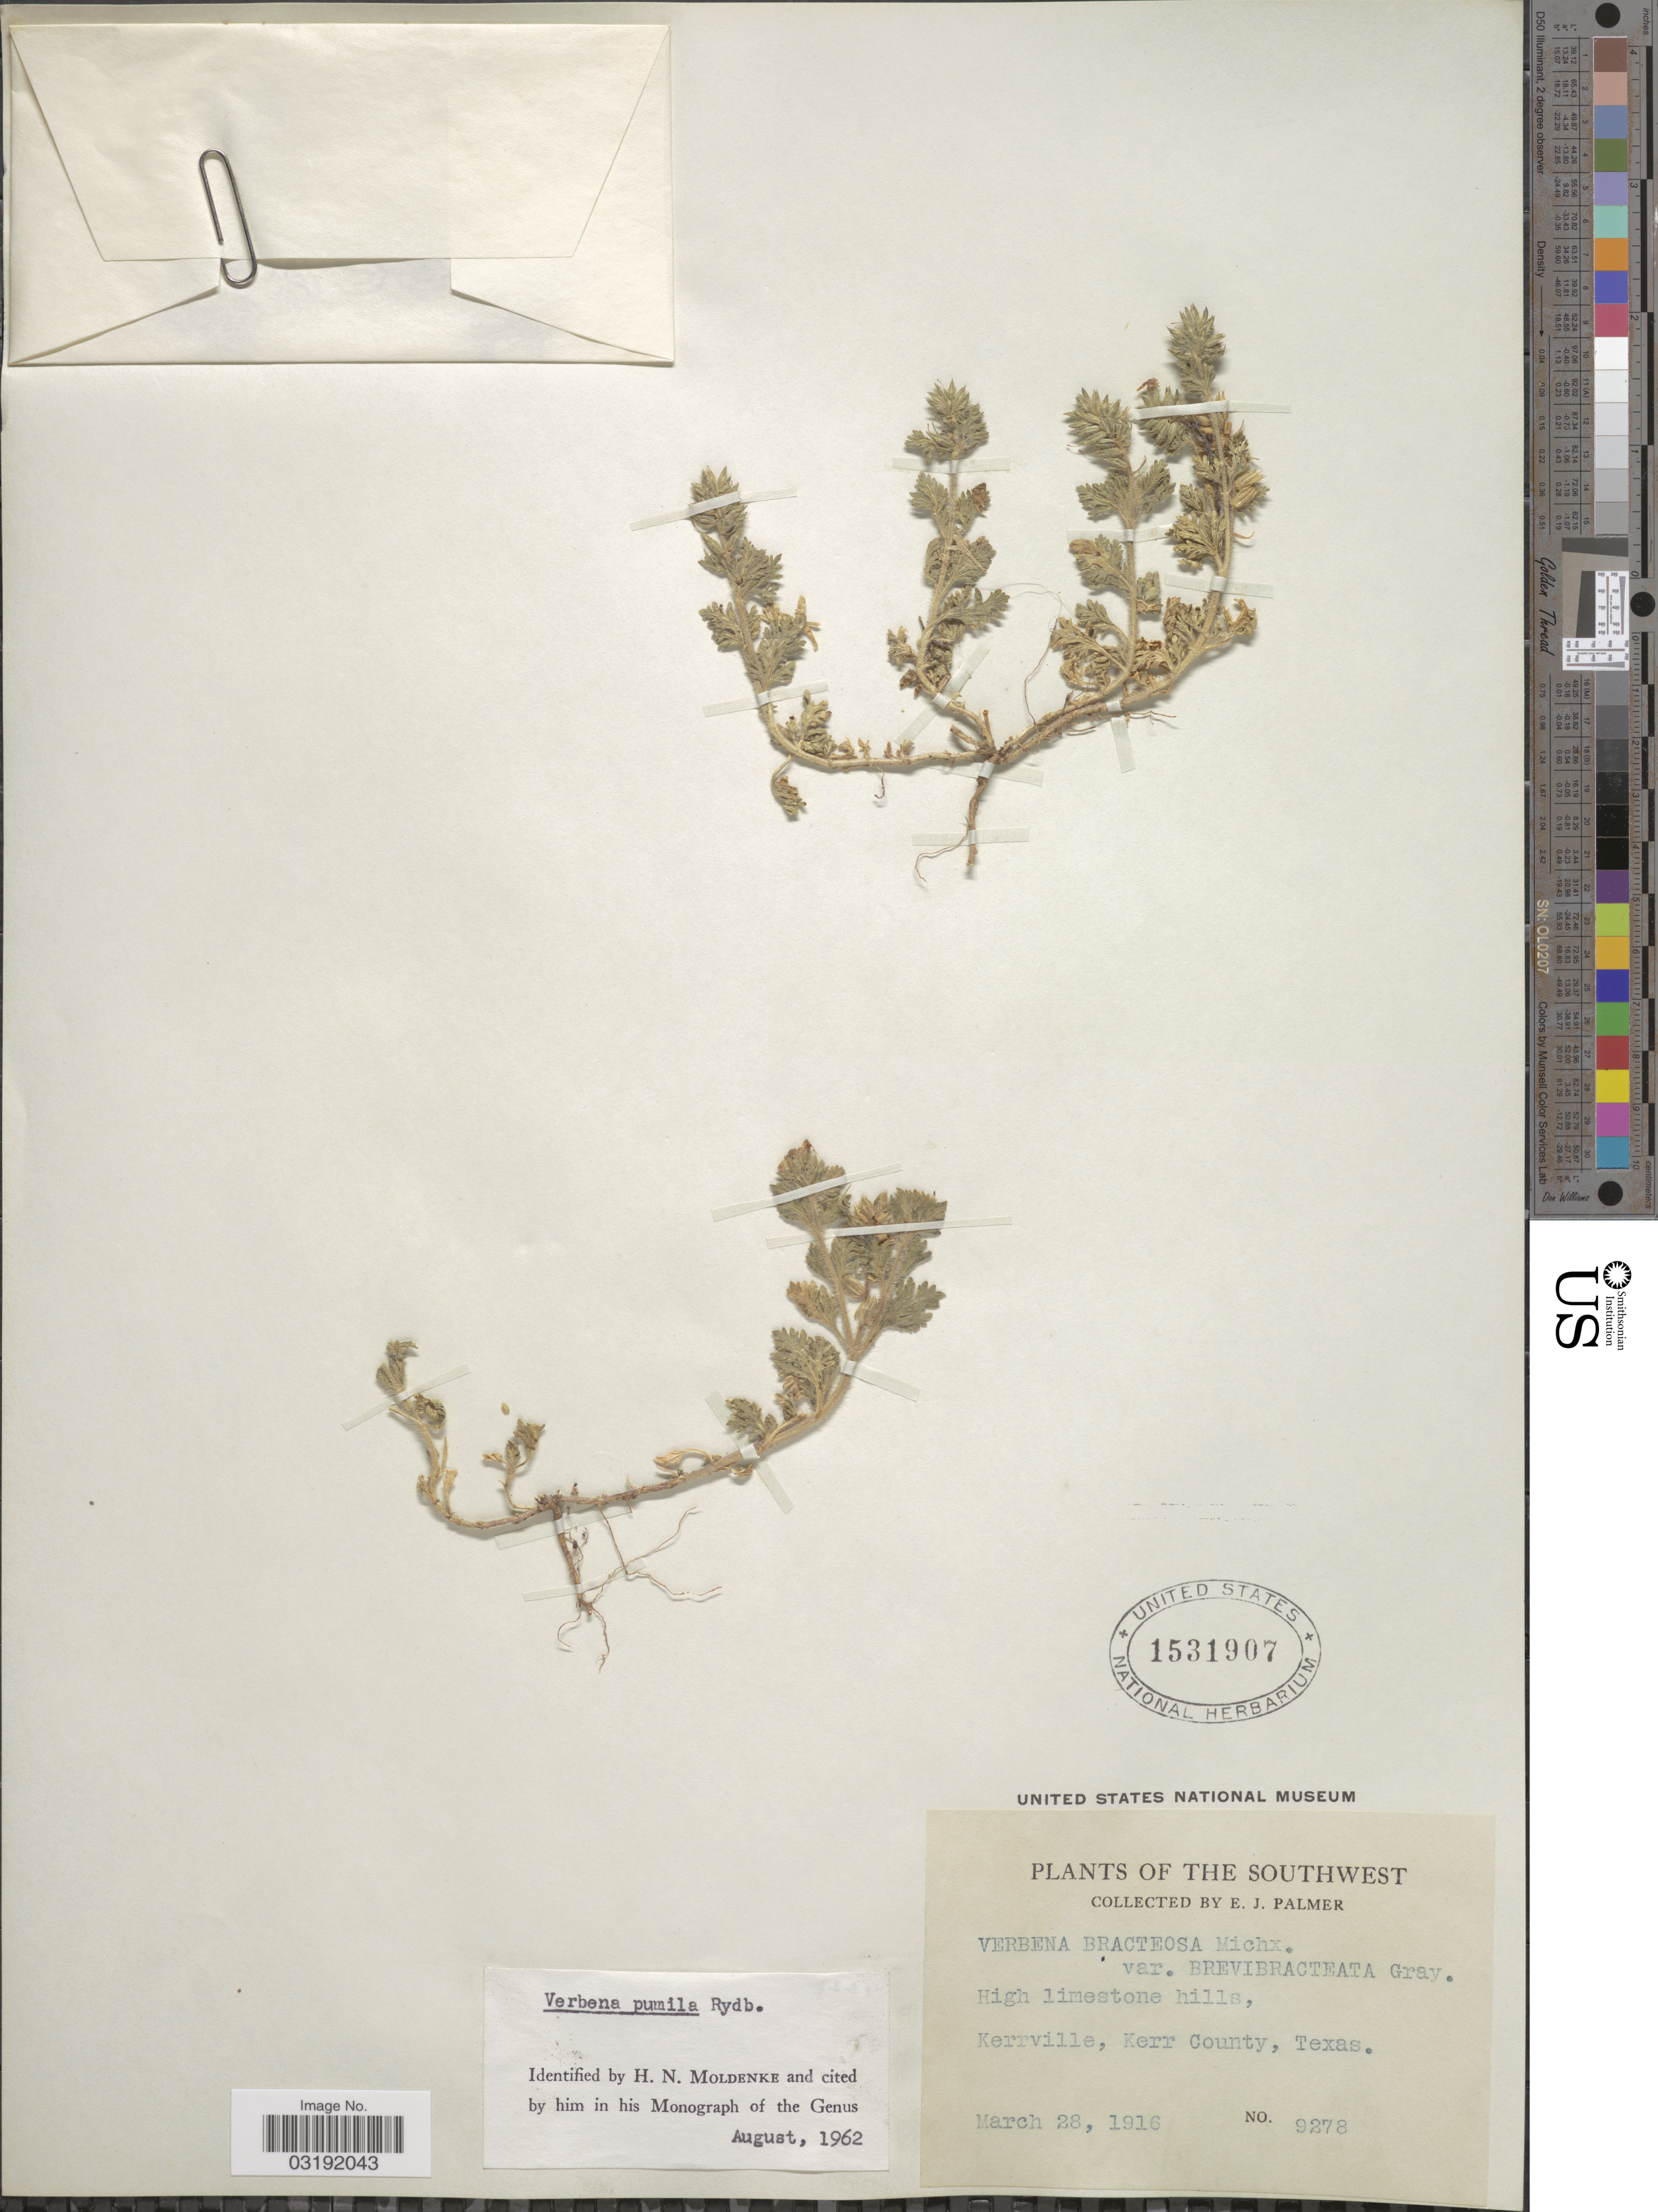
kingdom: Plantae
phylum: Tracheophyta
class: Magnoliopsida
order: Lamiales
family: Verbenaceae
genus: Verbena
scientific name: Verbena pumila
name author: Rydb.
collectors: E. J. Palmer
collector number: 9278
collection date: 1916-03-28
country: United States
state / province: Texas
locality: The Southwest. High limestone hills, Kerrville, Kerr County.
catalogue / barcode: US 1531907